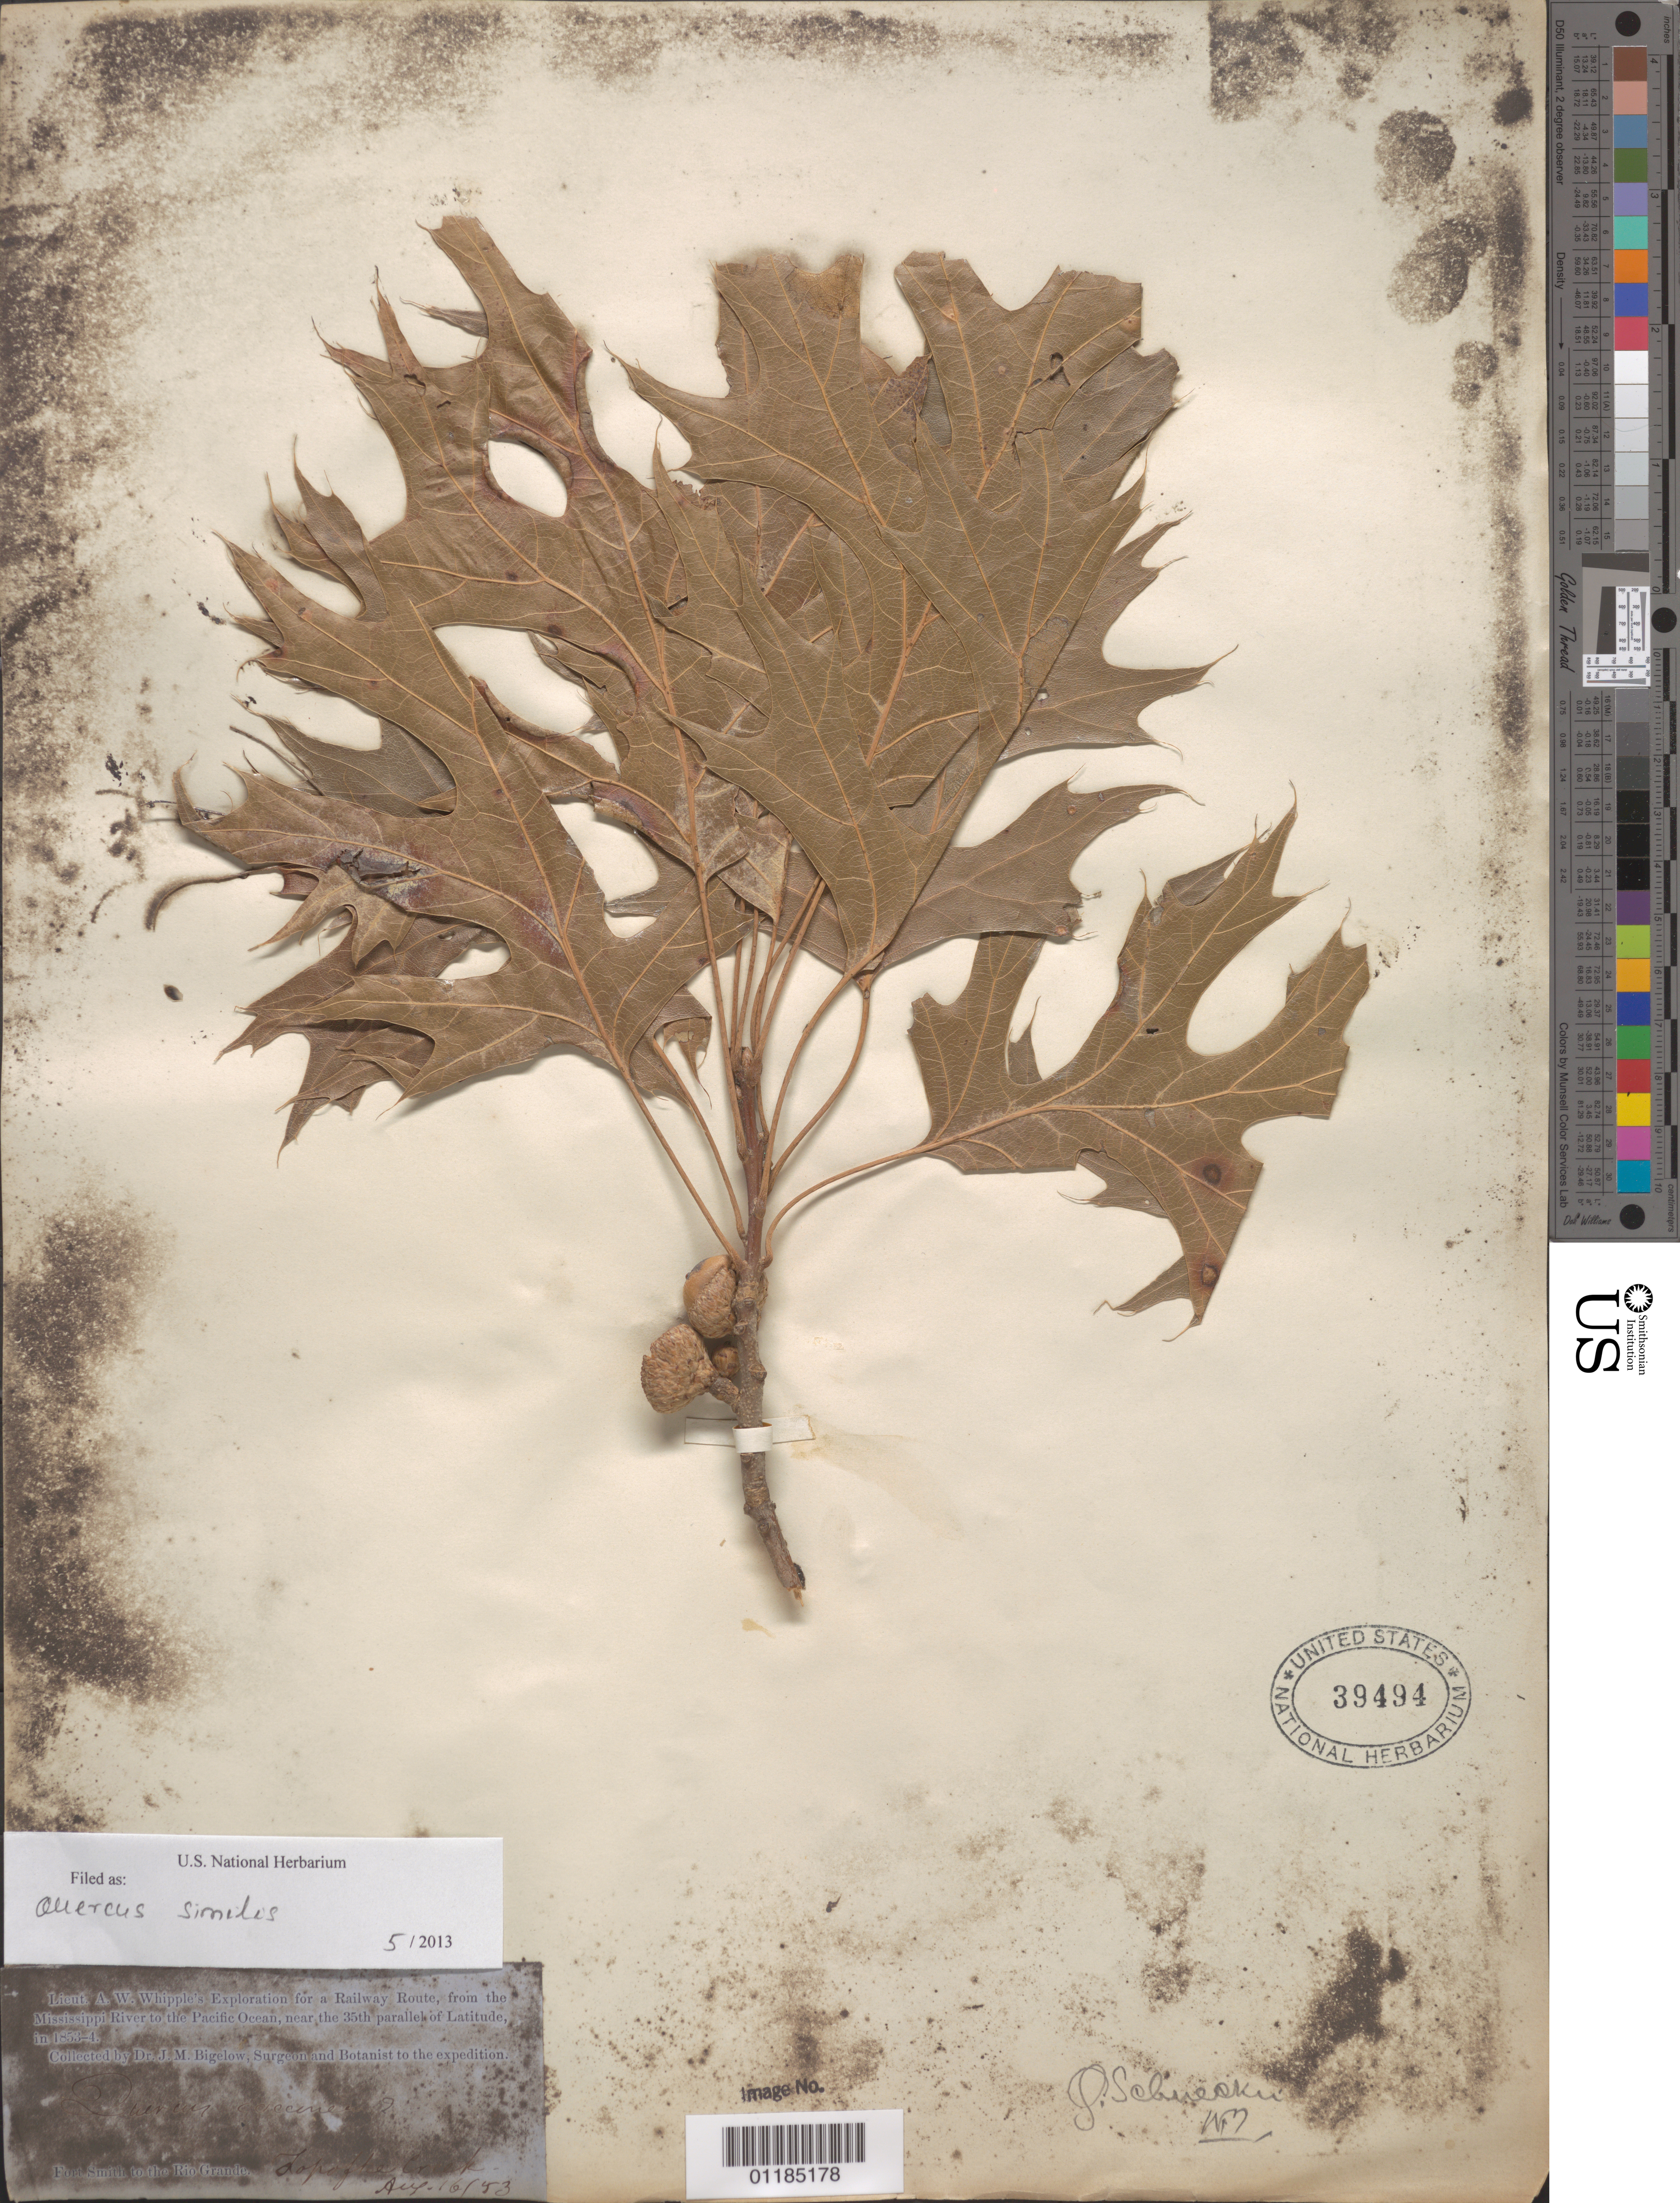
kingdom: Plantae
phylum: Tracheophyta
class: Magnoliopsida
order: Fagales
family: Fagaceae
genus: Quercus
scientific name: Quercus similis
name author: Ashe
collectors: J. M. Bigelow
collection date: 1853-08-16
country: United States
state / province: Oklahoma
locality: Fort Smith to the Rio Grande. Topofke Creek.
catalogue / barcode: US 39494